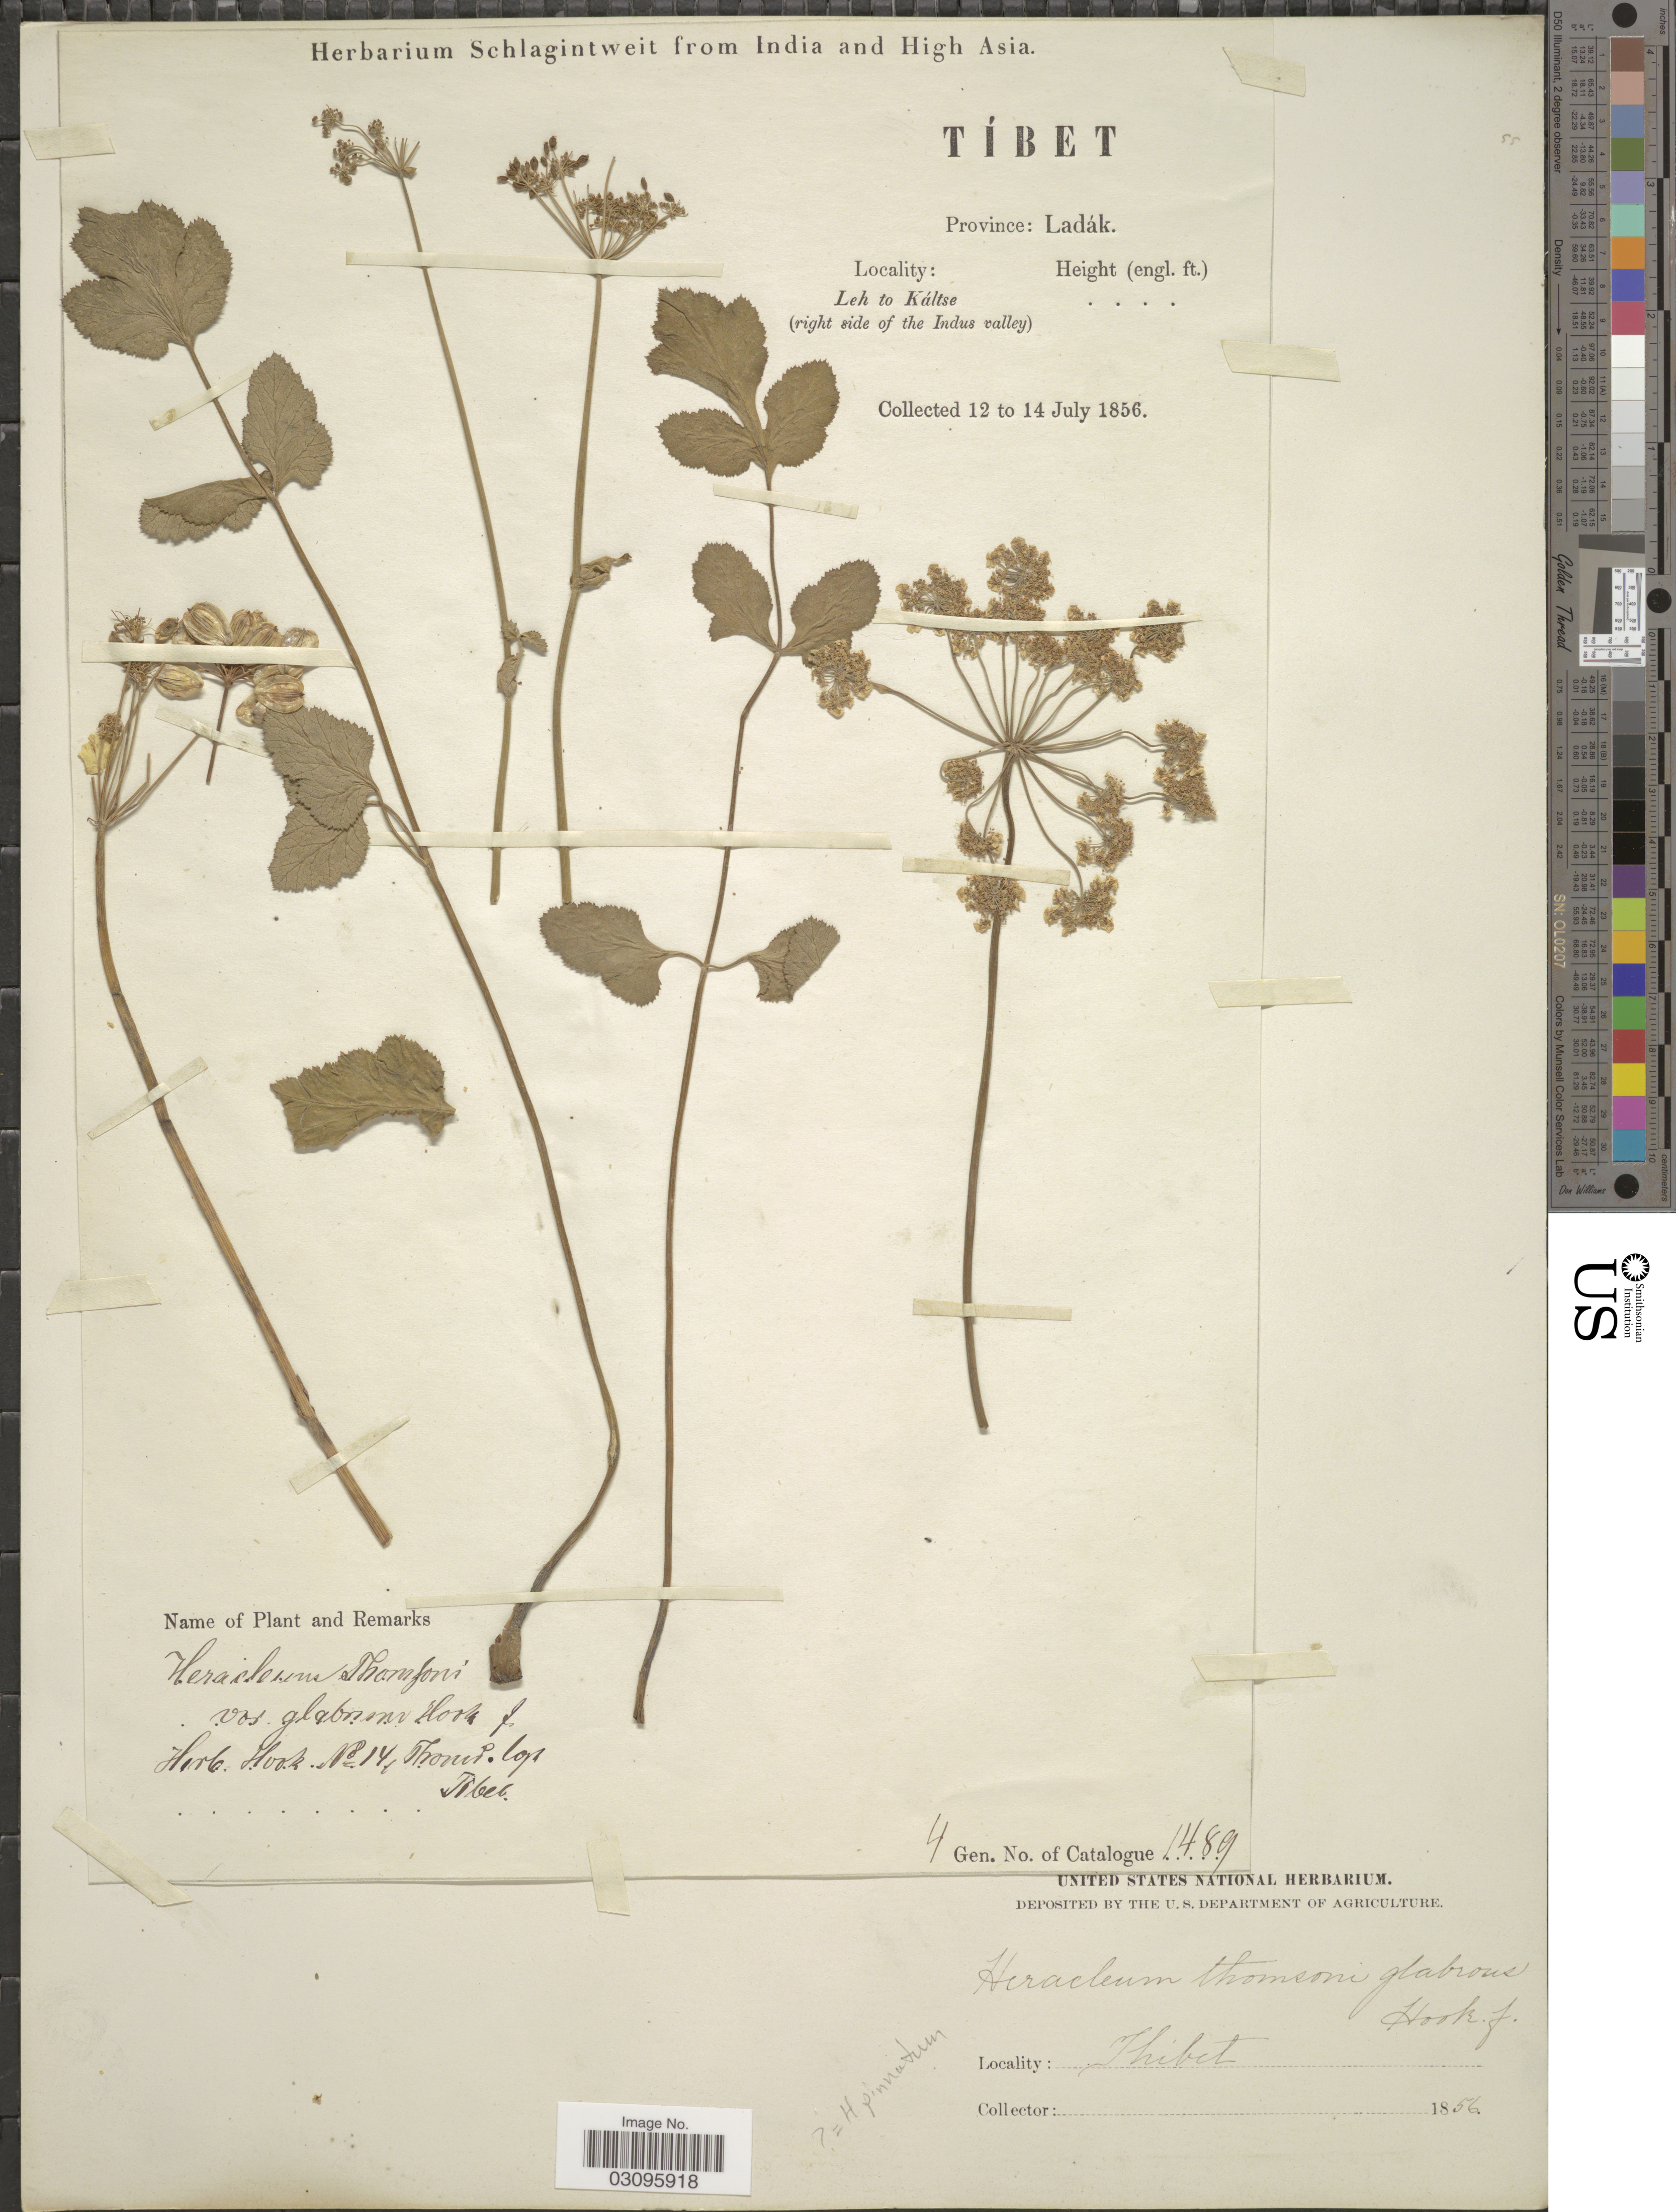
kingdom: Plantae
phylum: Tracheophyta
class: Magnoliopsida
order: Apiales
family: Apiaceae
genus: Heracleum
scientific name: Heracleum pinnatum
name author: C.B. Clarke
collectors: ex herb. Schlagintweit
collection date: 1856-07-12/1856-07-14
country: India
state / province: Ladakh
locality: Tíbet. Province: Ladák. Leh to Káltse (right side of the Indus valley). Thibet.